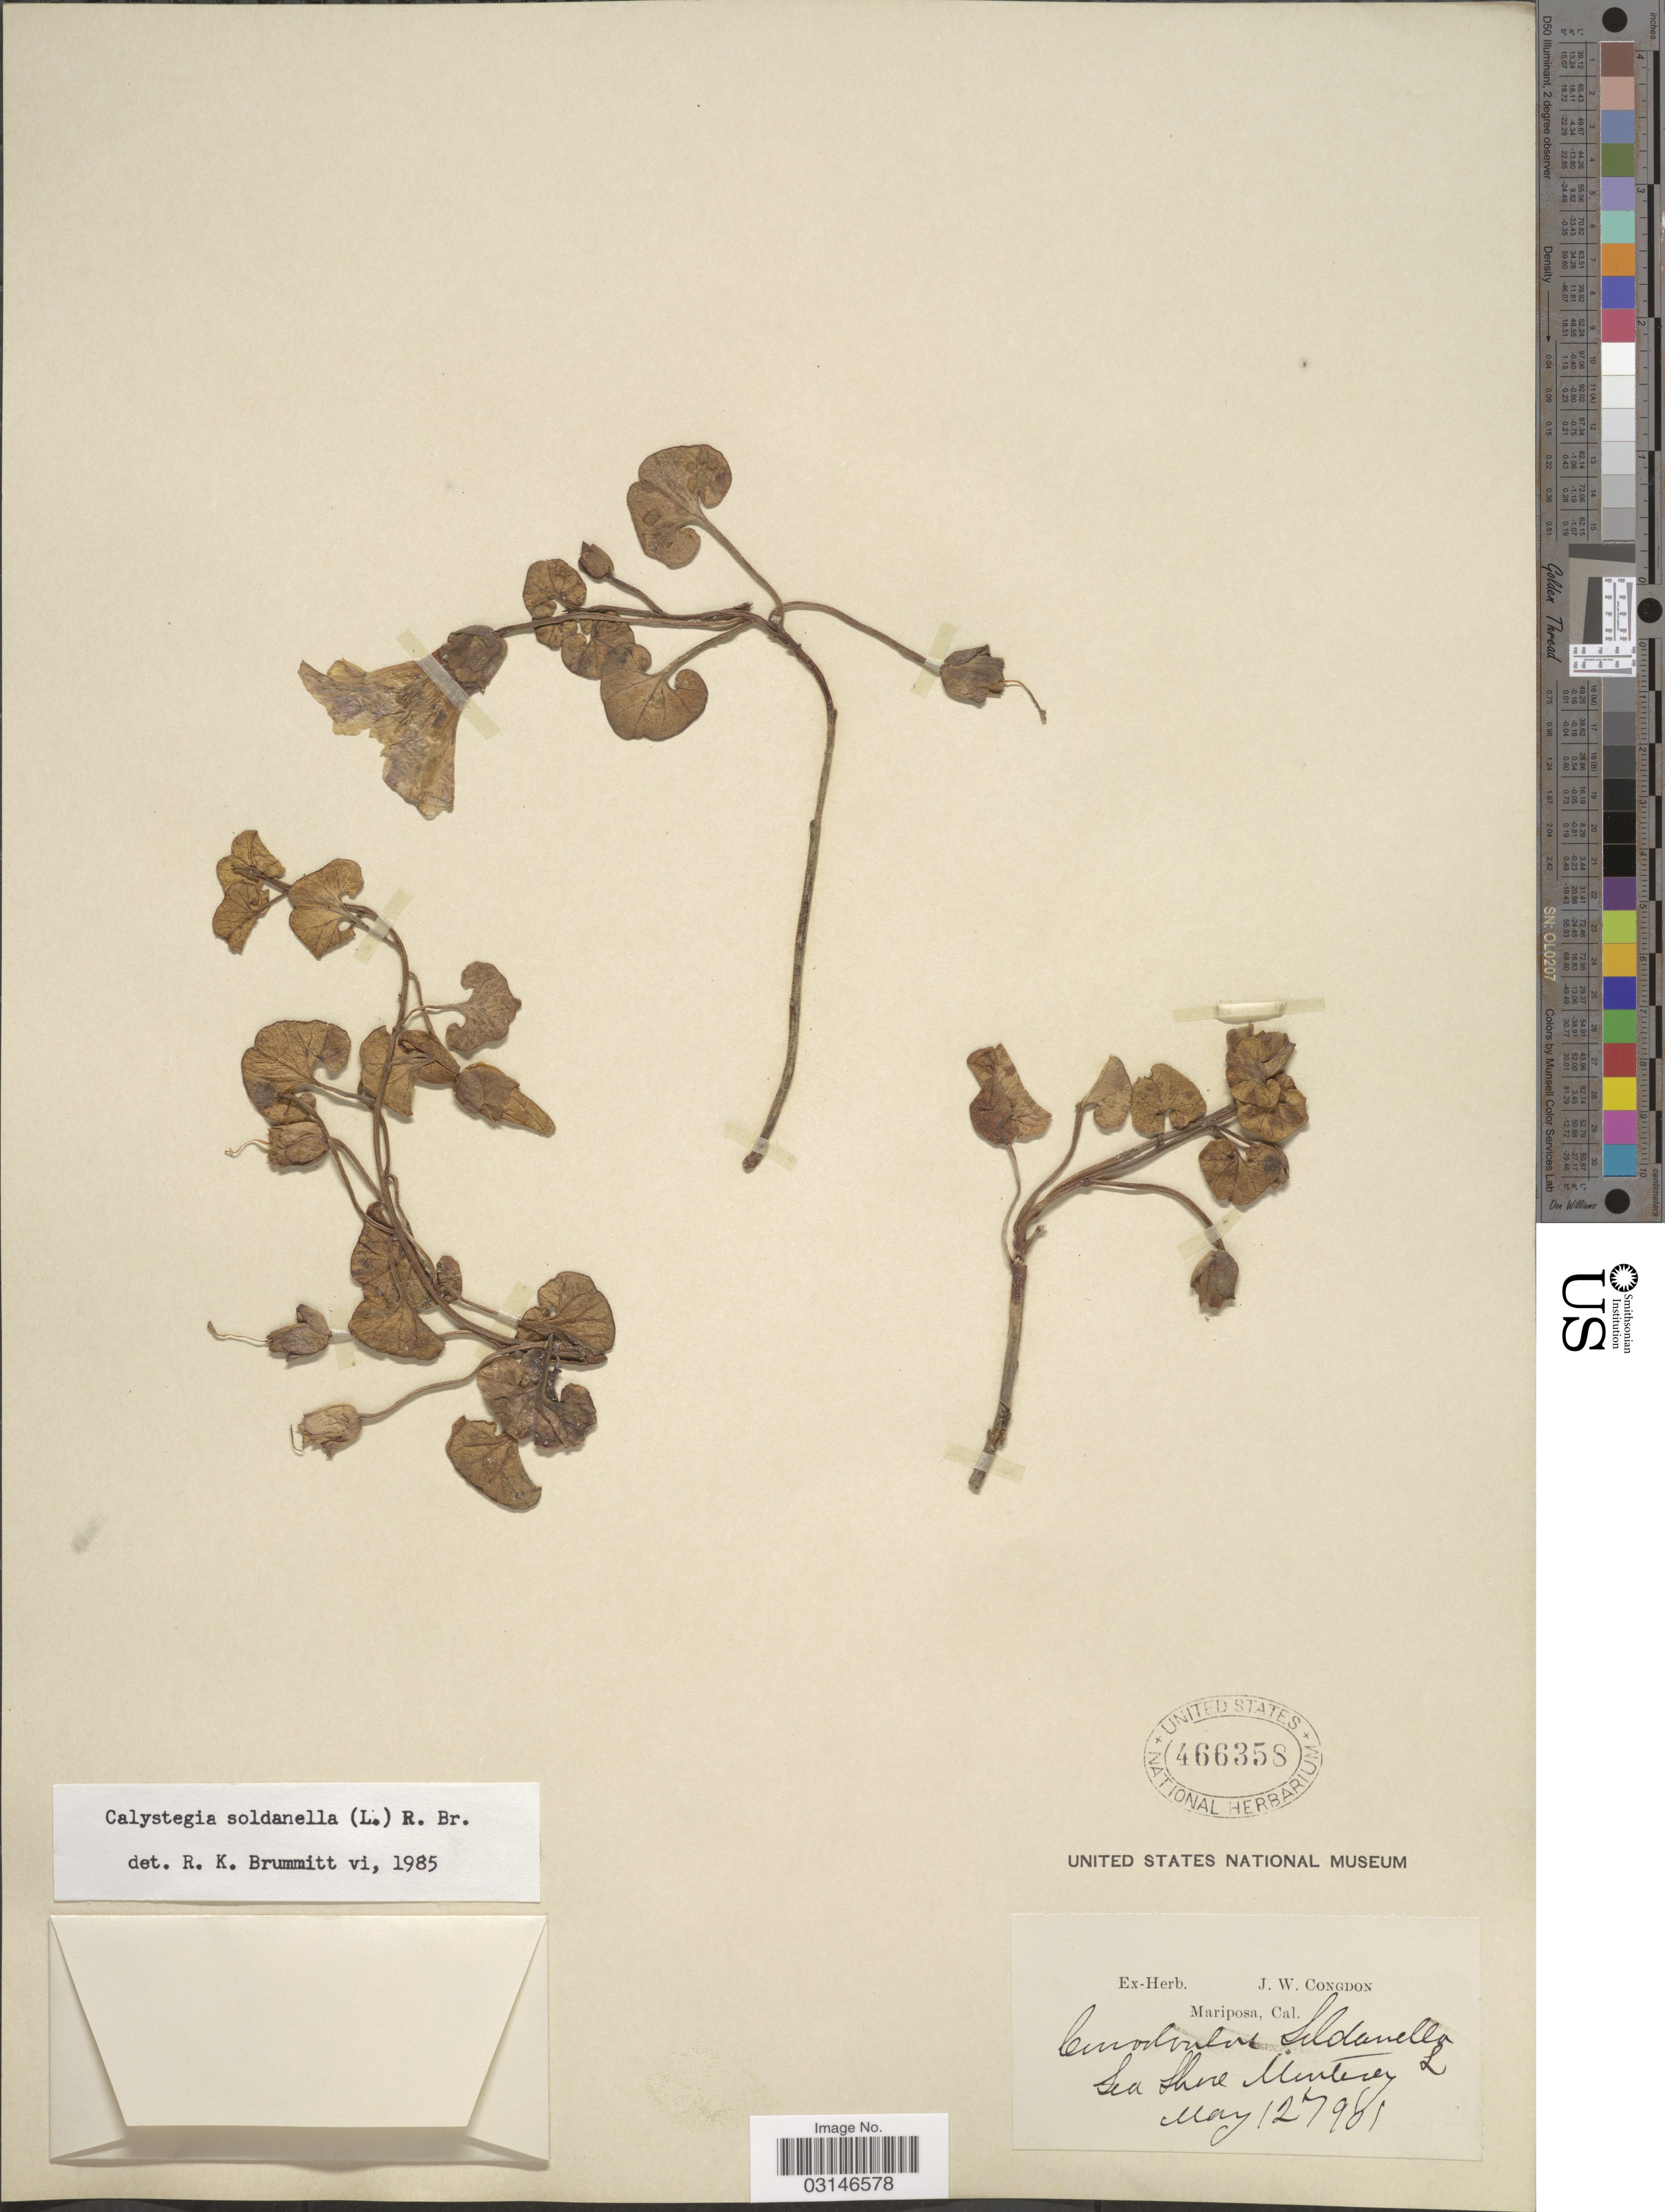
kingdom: Plantae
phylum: Tracheophyta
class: Magnoliopsida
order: Solanales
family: Convolvulaceae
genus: Calystegia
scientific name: Calystegia soldanella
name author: (L.) R. Br.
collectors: ex herb. J. W. Congdon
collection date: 1901-05-27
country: United States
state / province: California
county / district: Monterey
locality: Sea shore, Monterey.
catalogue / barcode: US 466358